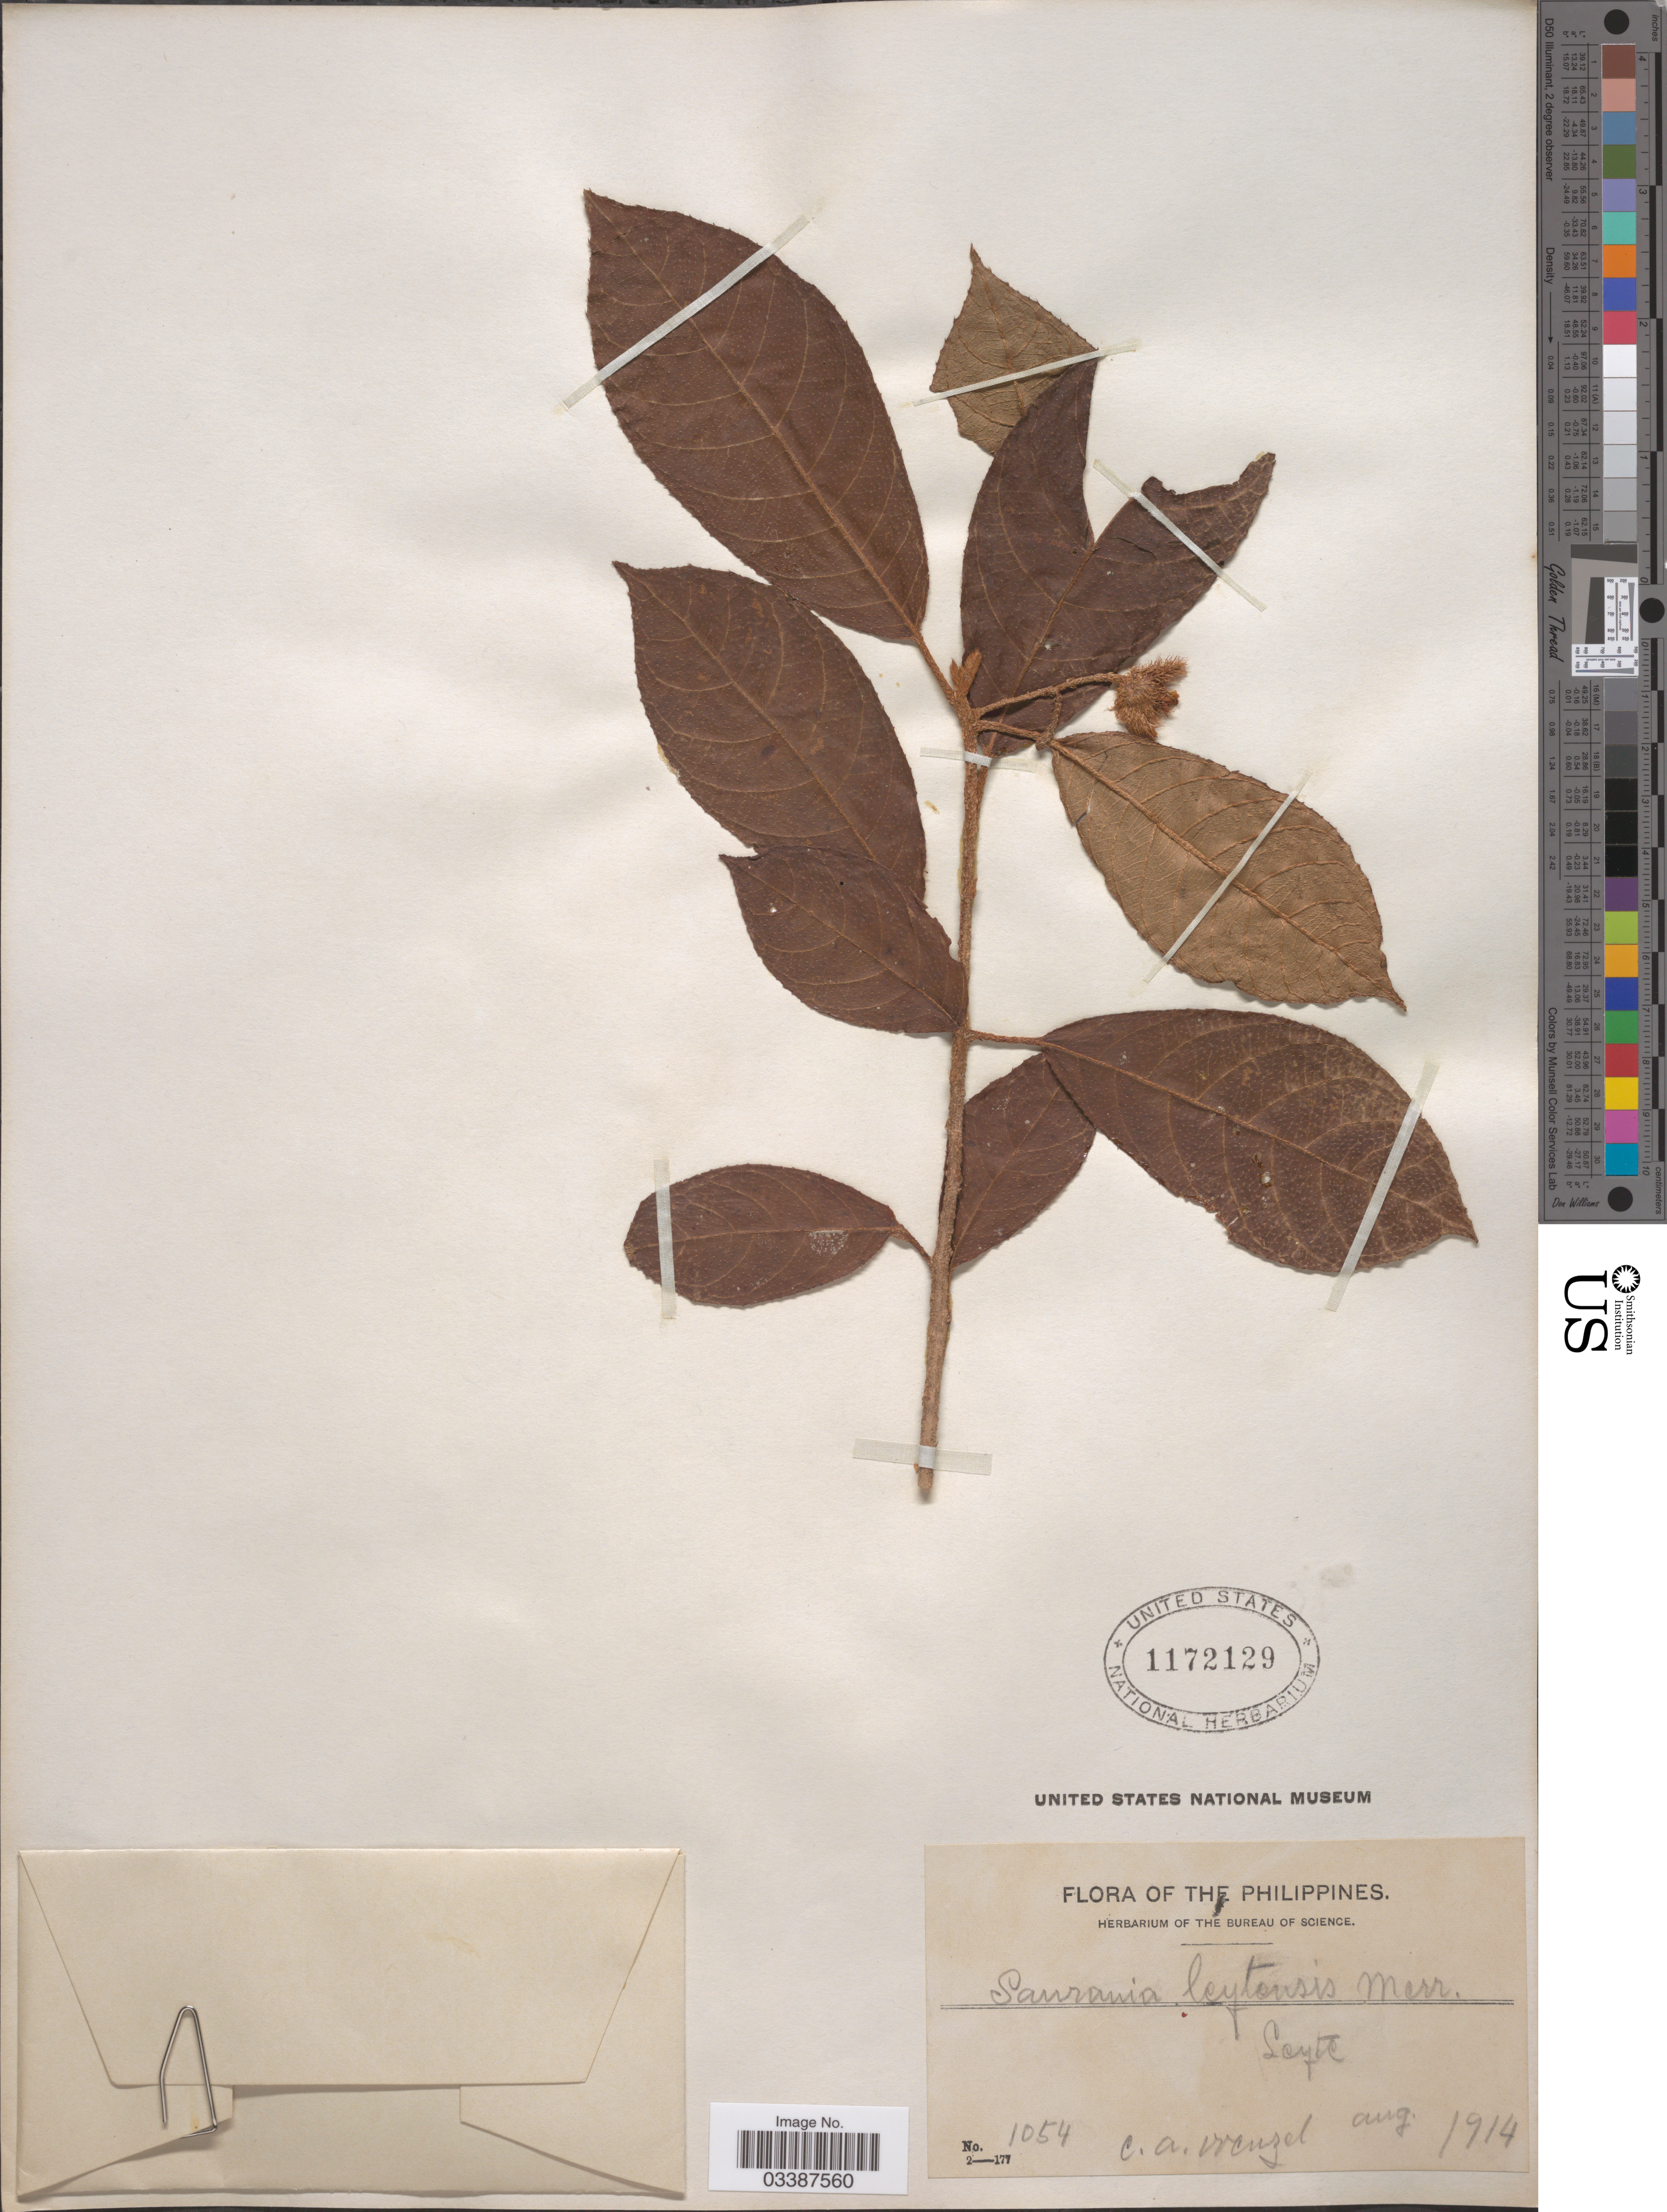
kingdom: Plantae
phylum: Tracheophyta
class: Magnoliopsida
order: Ericales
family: Actinidiaceae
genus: Saurauia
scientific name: Saurauia leytensis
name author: Merr.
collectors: C. Wenzel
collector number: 1054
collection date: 1914-08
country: Philippines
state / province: Eastern Visayas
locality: Leyte.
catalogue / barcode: US 1172129